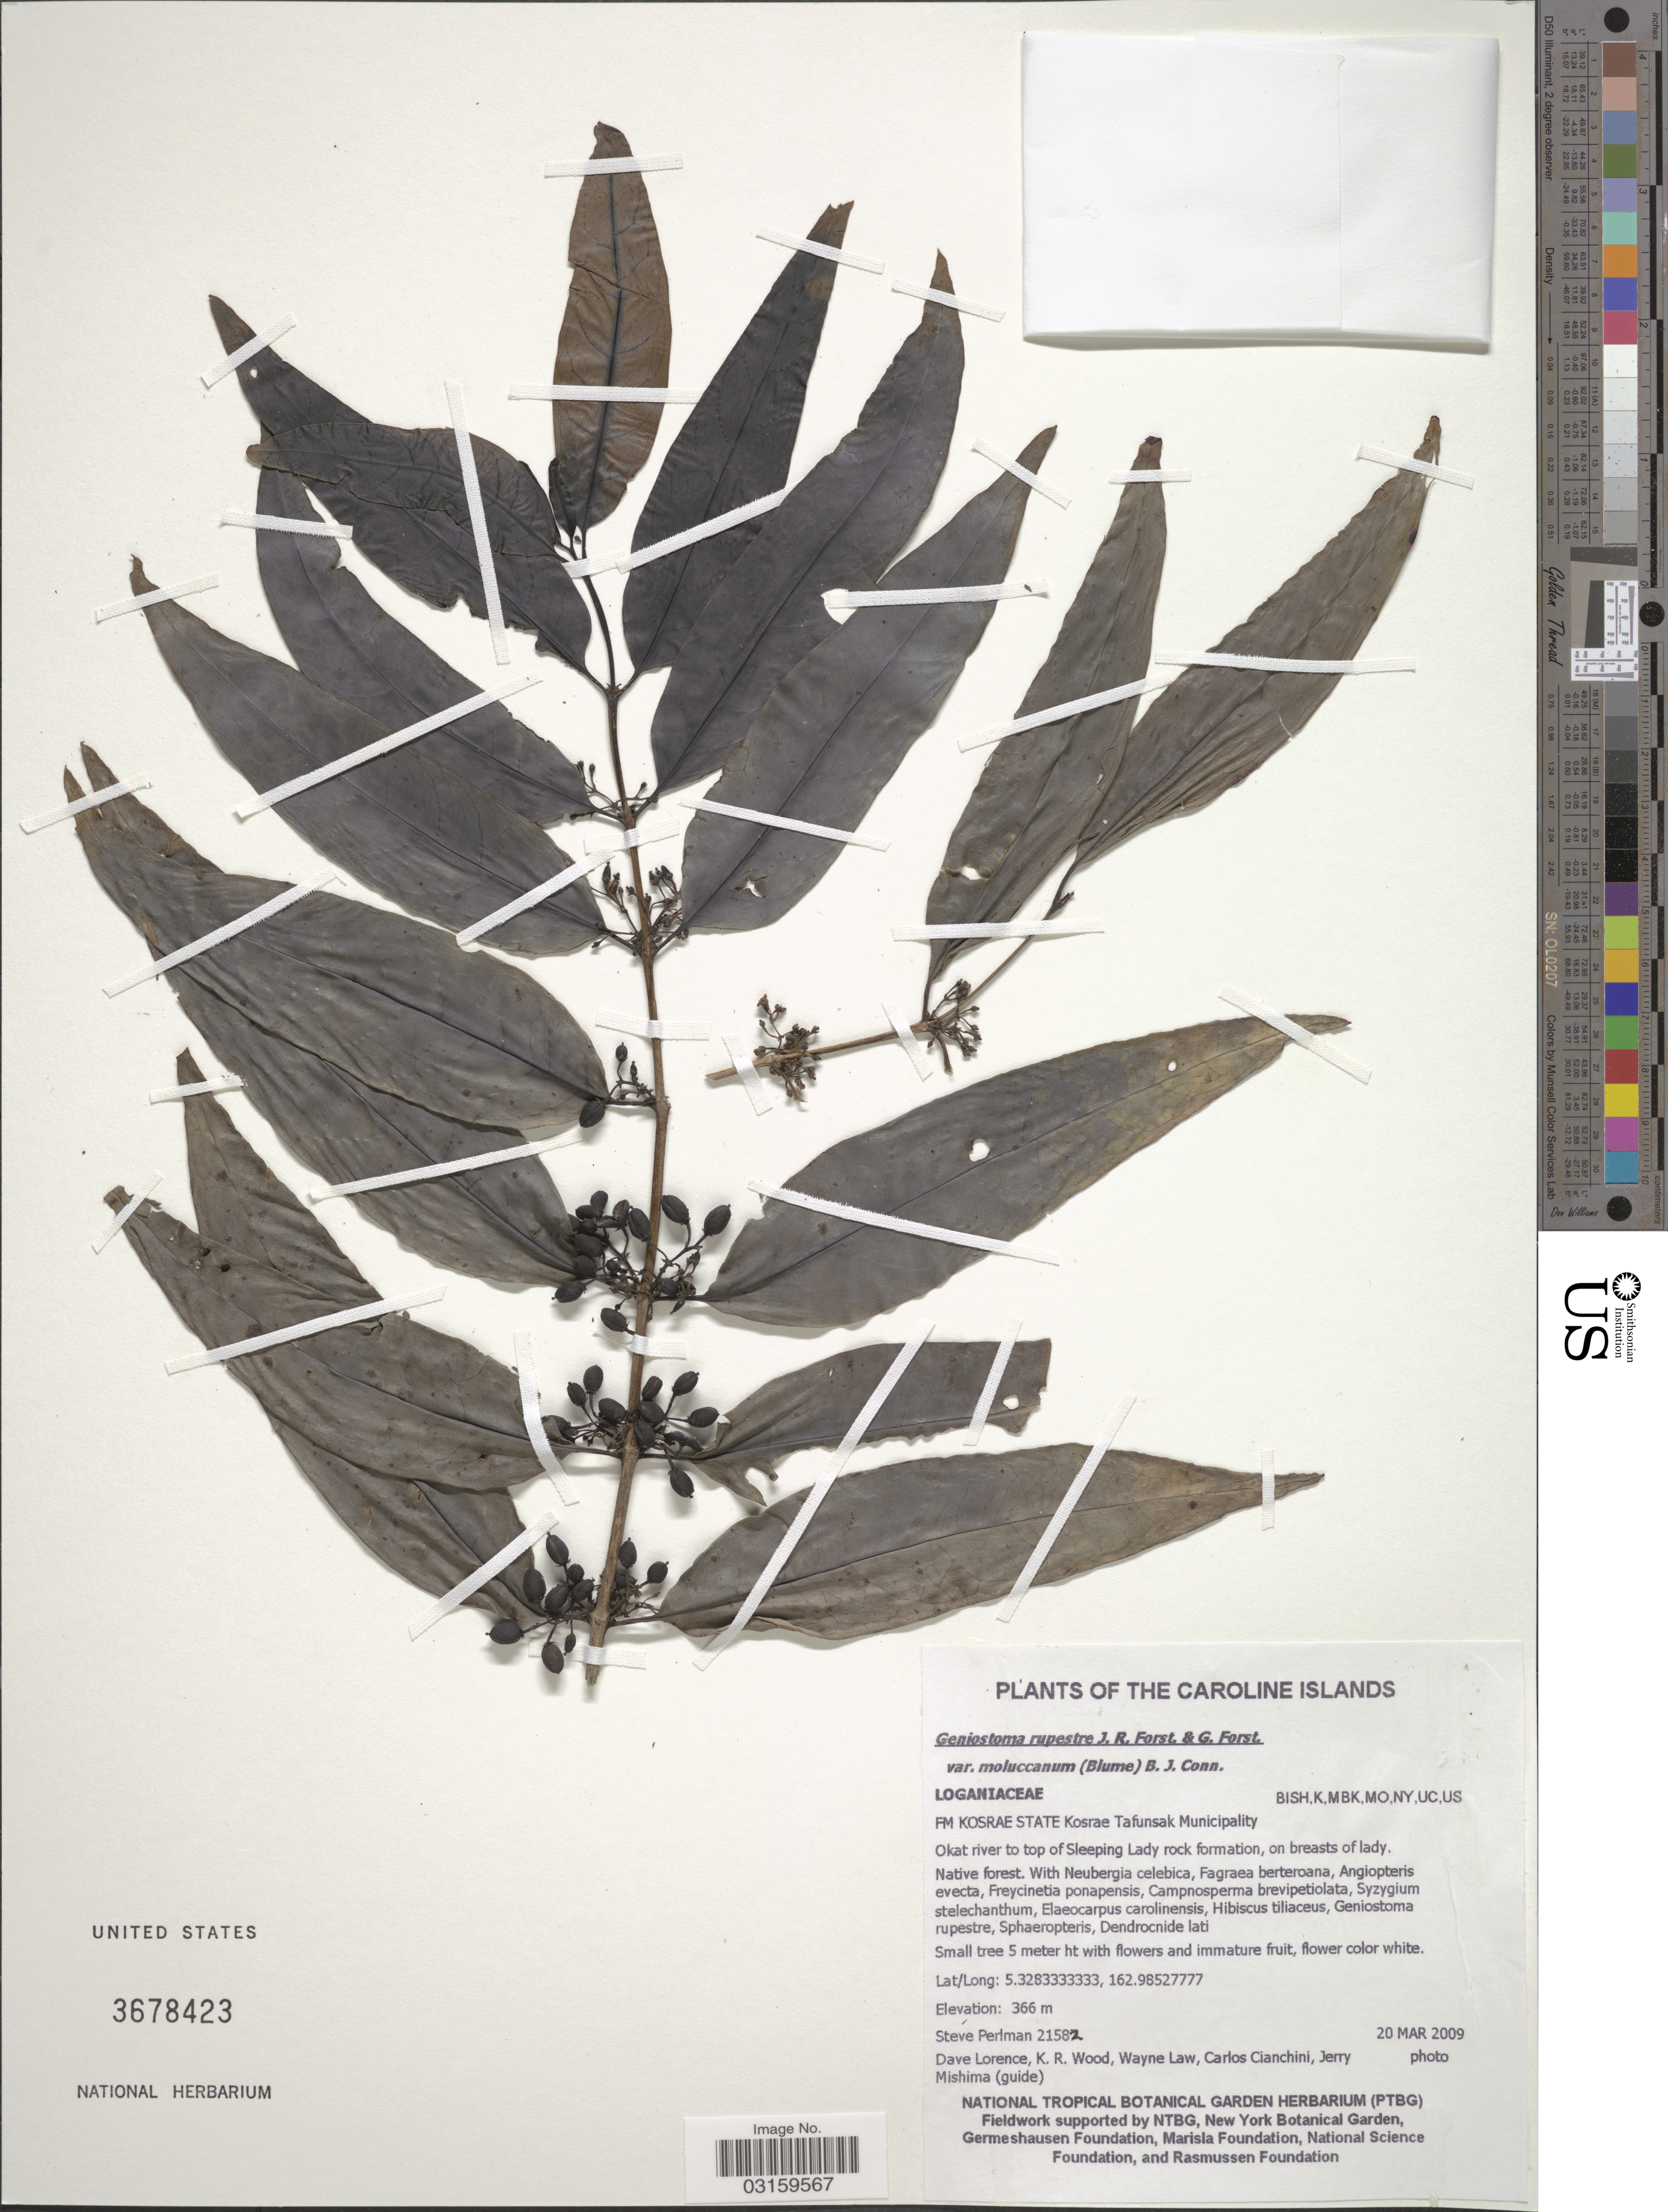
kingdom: Plantae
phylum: Tracheophyta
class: Magnoliopsida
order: Gentianales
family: Loganiaceae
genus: Geniostoma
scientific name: Geniostoma rupestre var. moluccanum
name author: (Blume) B.J. Conn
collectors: S. Perlman, D. Lorence, K. R. Wood, W. Law & et al.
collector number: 21582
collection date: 2009-03-20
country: Micronesia, Federated States of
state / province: Kosrae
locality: Caroline Islands. FM Kosrae State Kosrae Tafunsak Municipality. Okat river to top of Sleeping Lady rock formation, on breasts of lady.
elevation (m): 366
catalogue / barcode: US 3678423